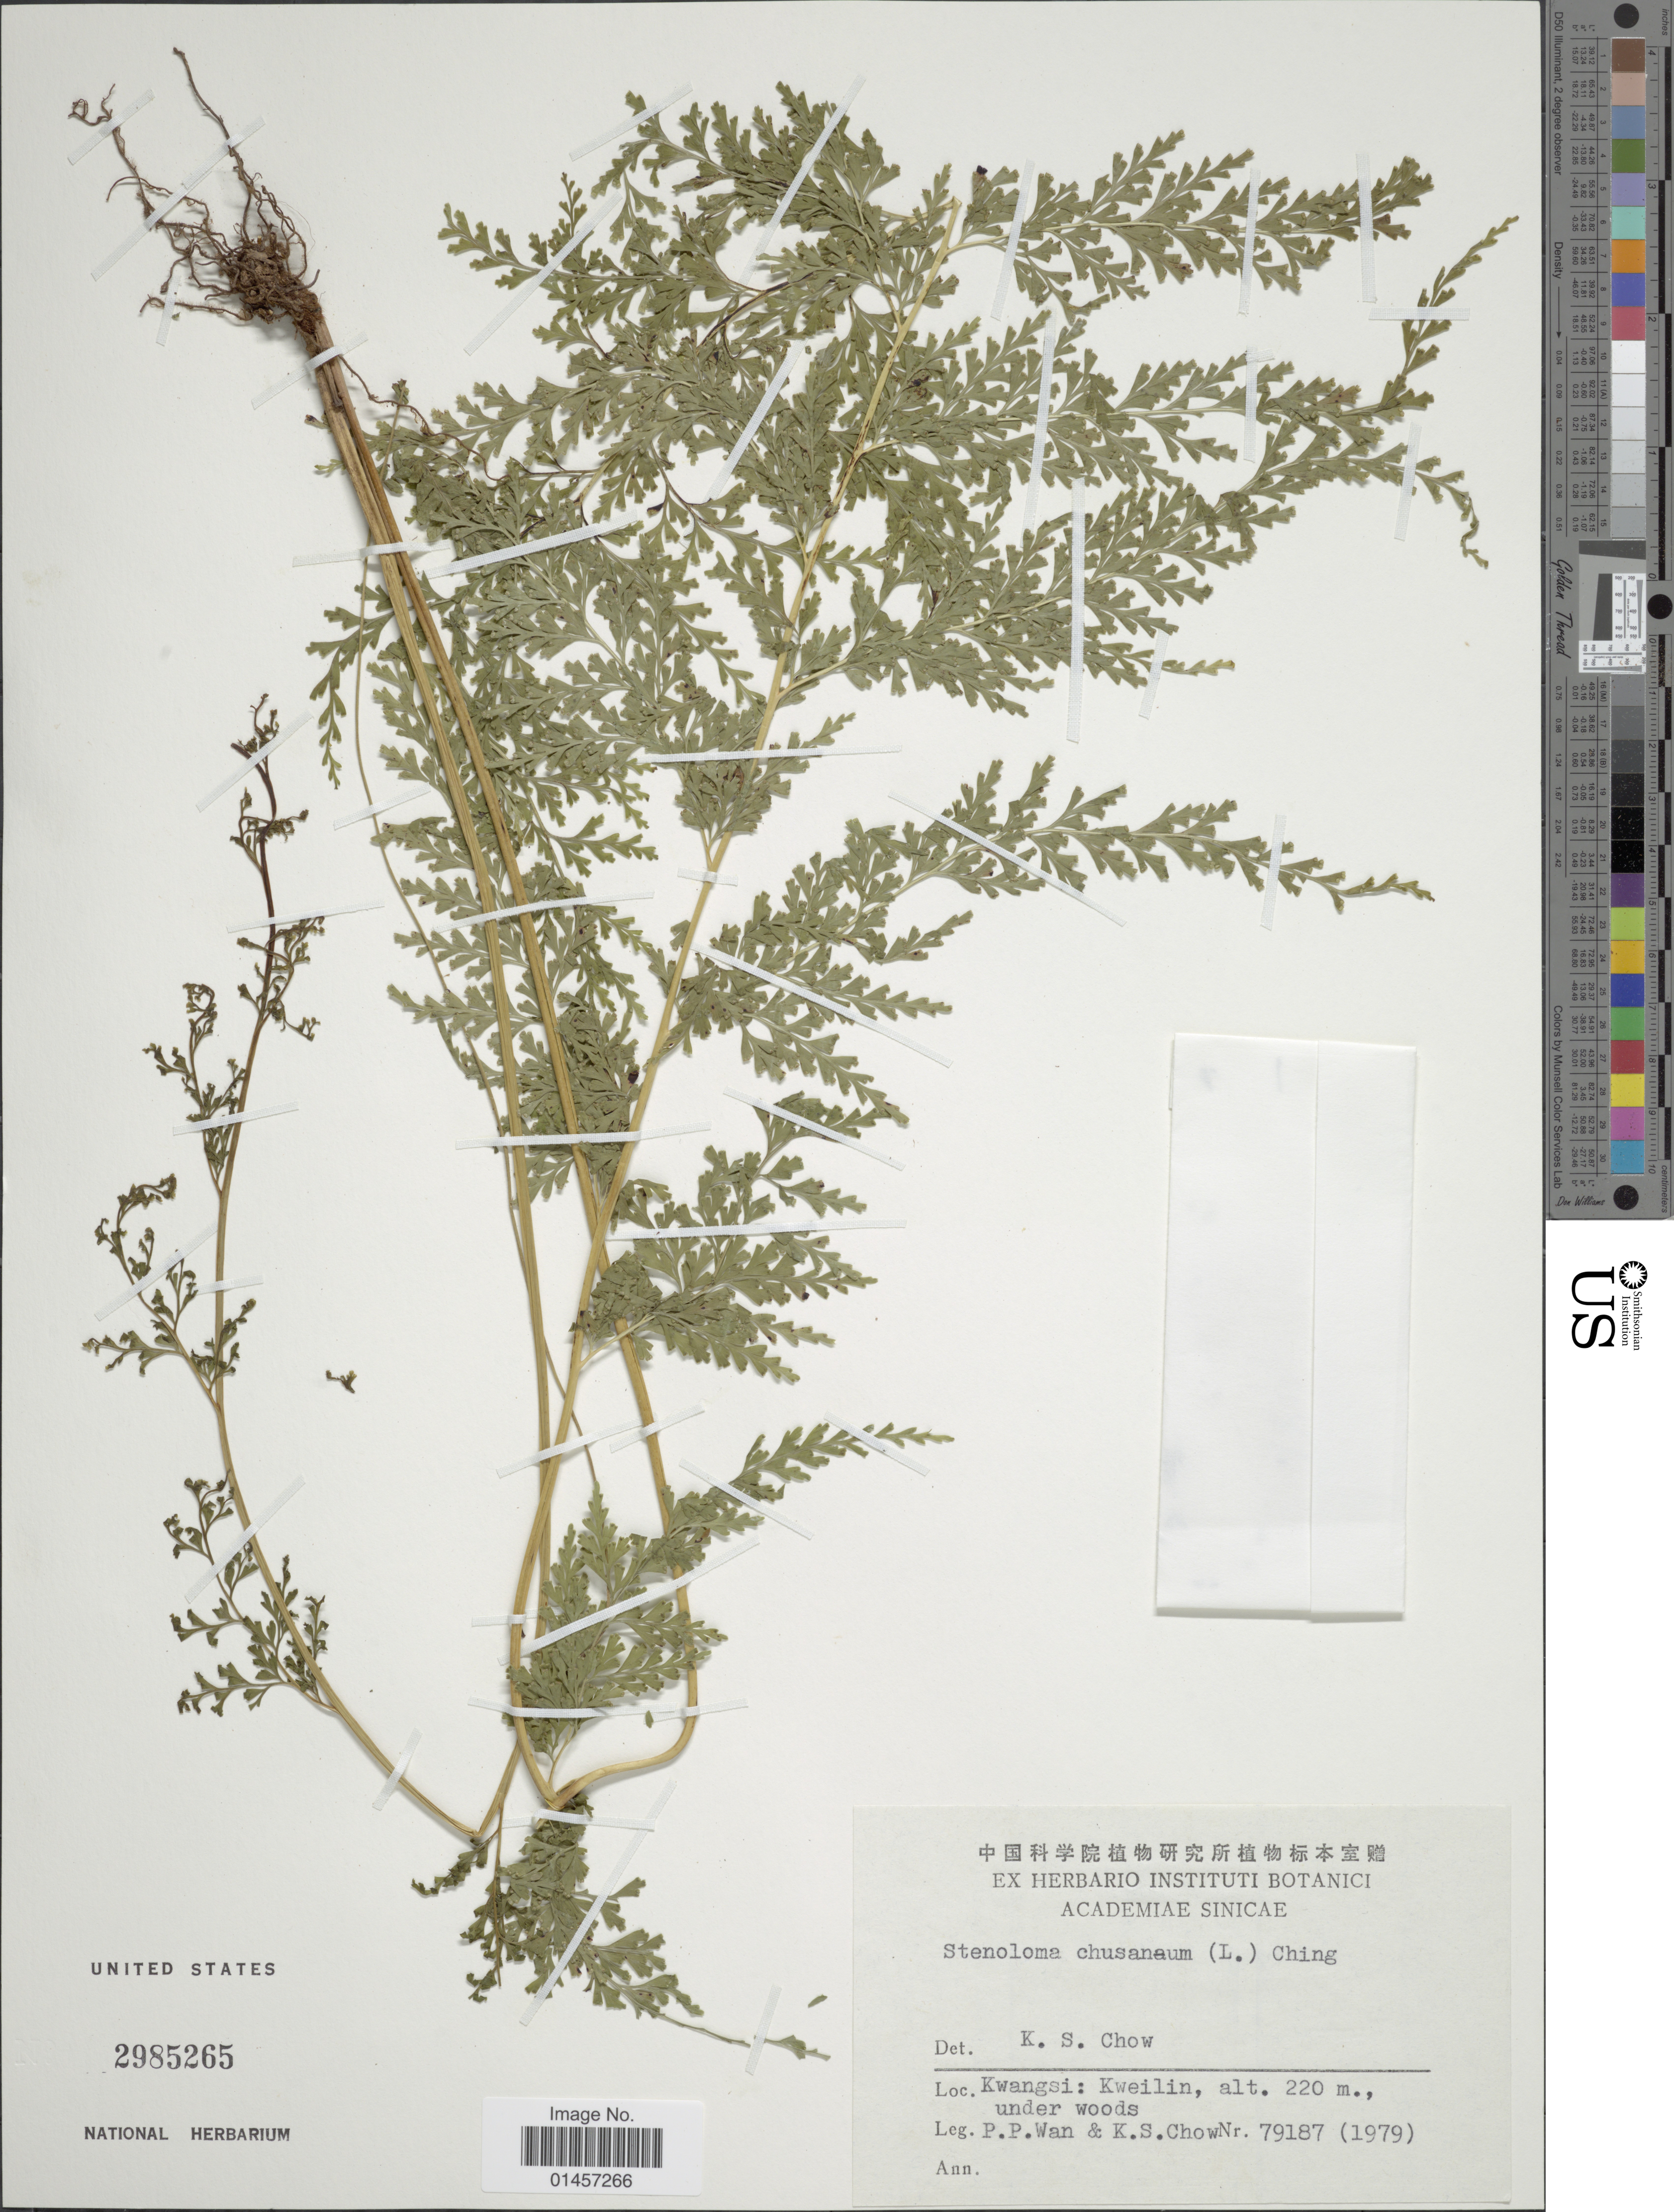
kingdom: Plantae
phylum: Tracheophyta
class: Polypodiopsida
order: Polypodiales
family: Lindsaeaceae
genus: Sphenomeris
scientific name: Sphenomeris chinensis var. chinensis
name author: (L.) Maxon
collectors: P. Wan & K. S. Chow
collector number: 79187(1979)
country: China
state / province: Guangxi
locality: Kwangsi: Kweilin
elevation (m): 220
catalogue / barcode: US 2985265